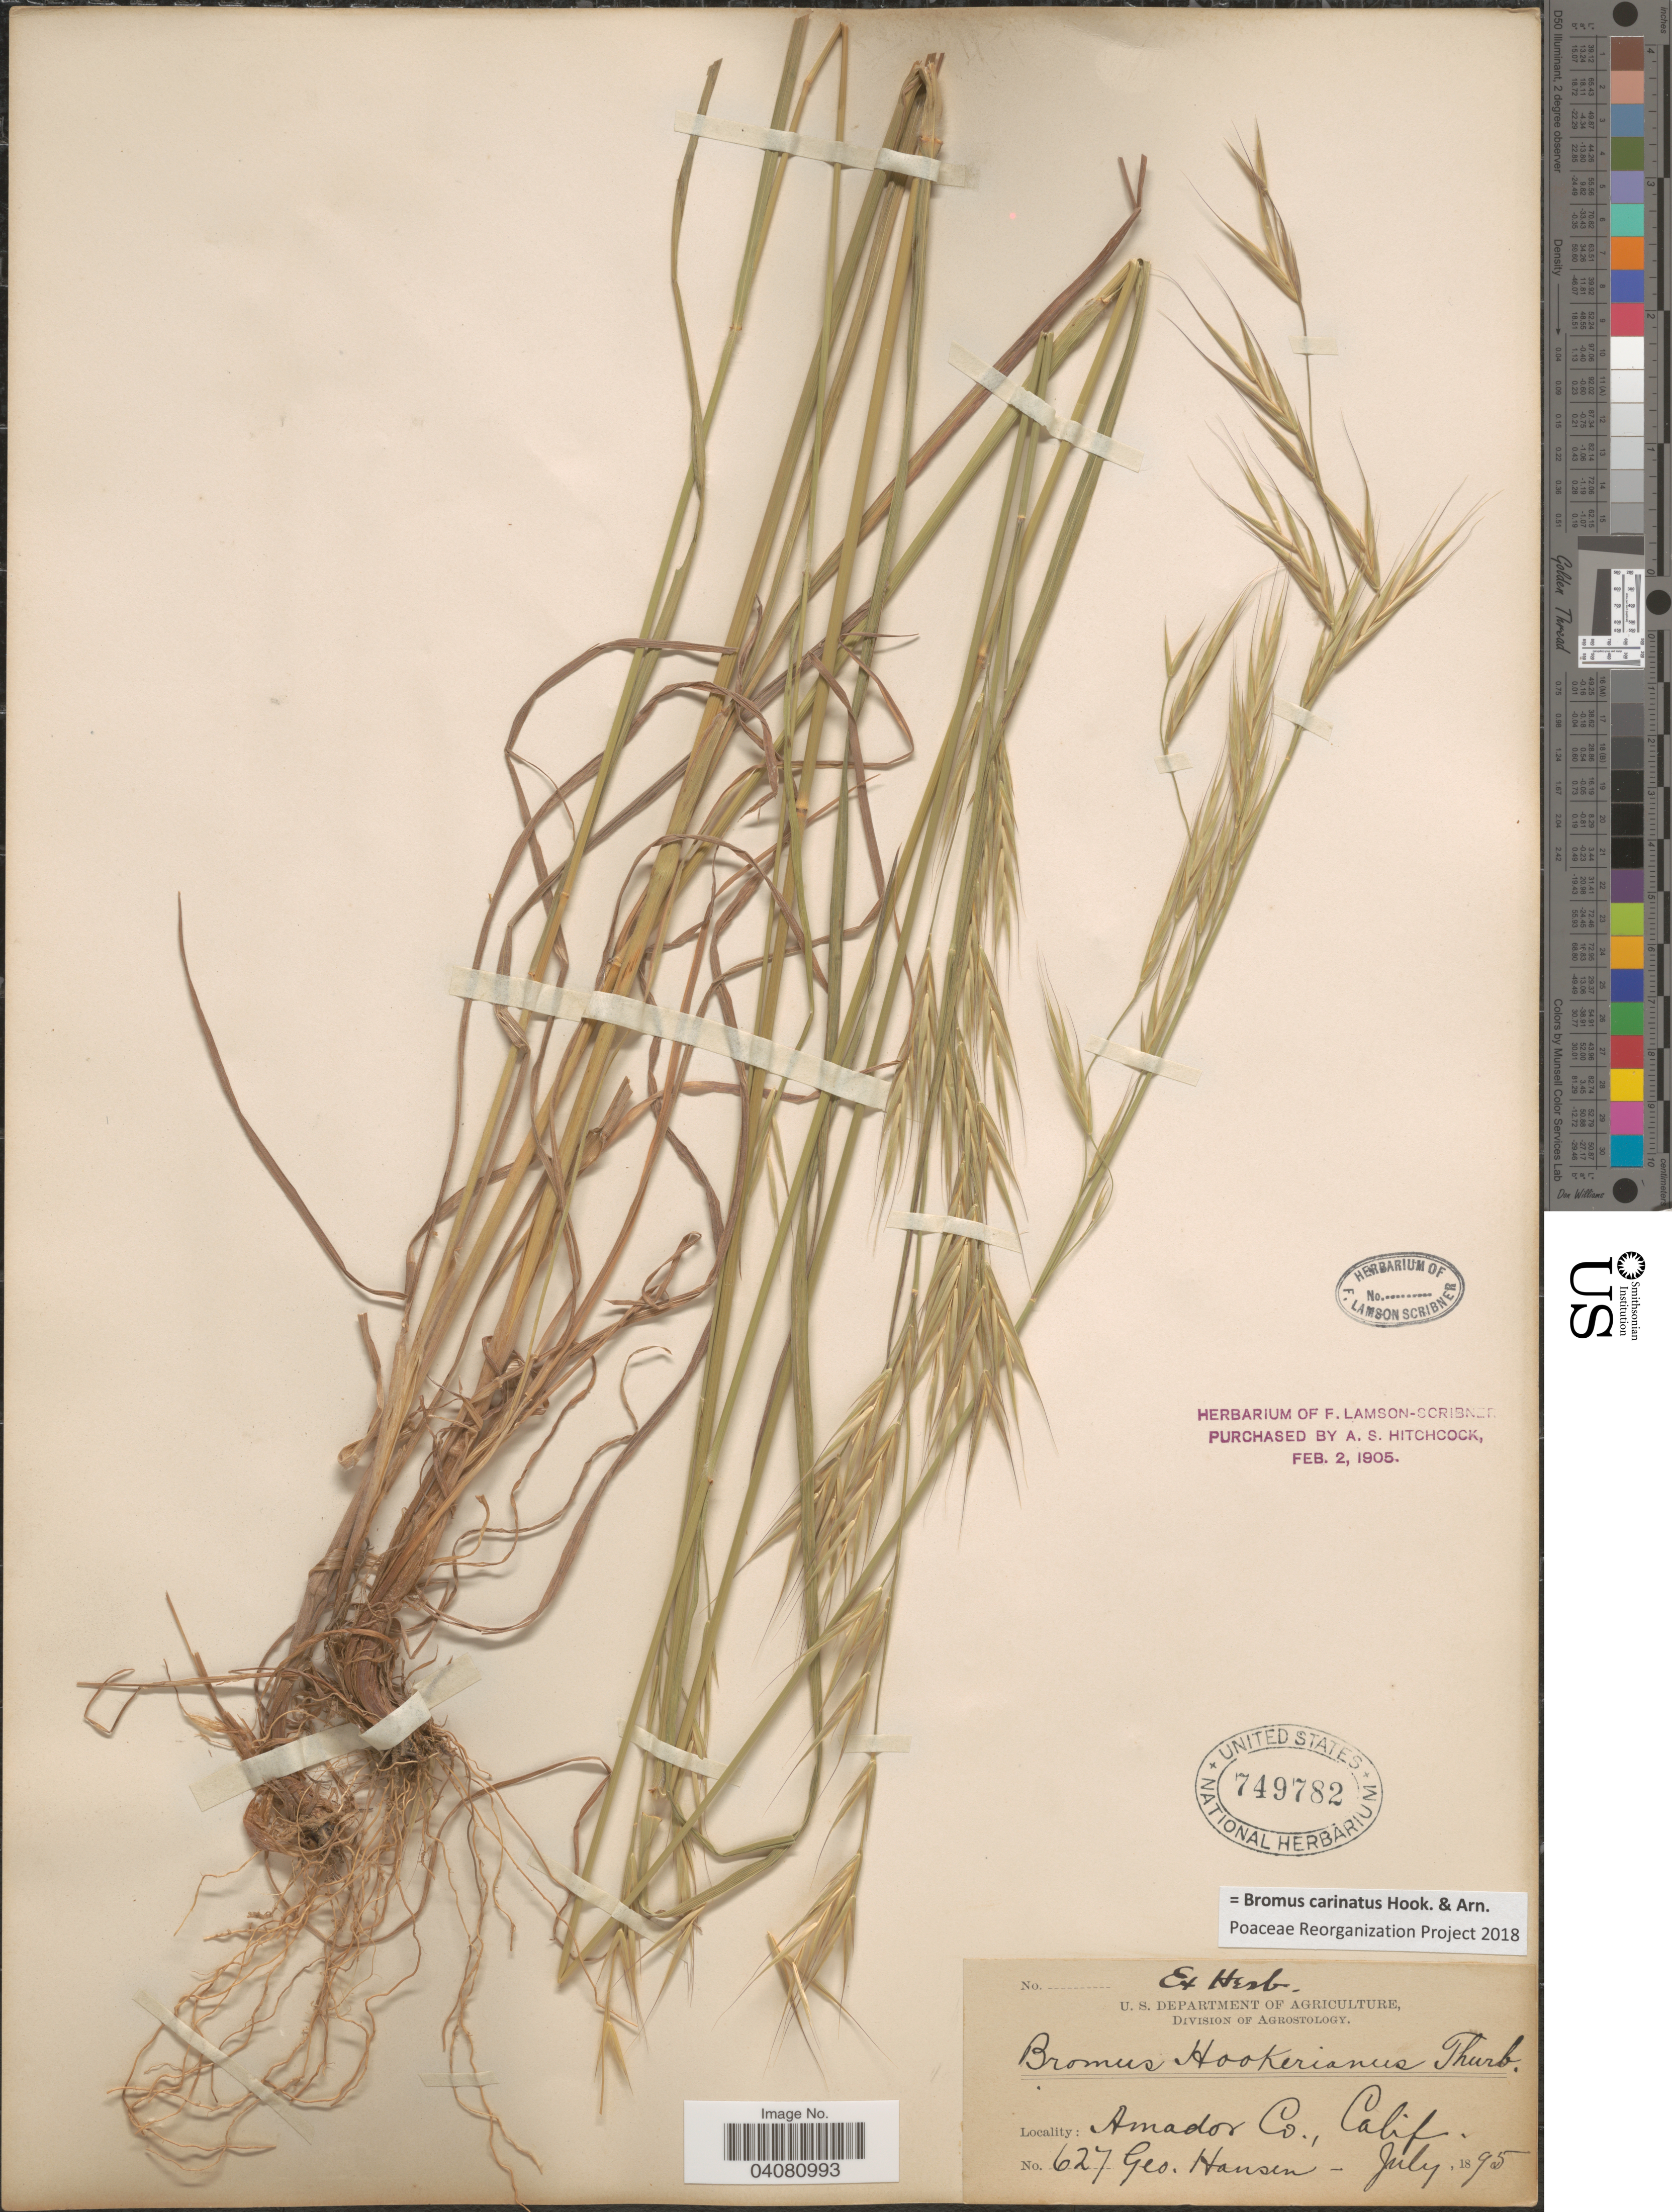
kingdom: Plantae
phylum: Tracheophyta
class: Liliopsida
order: Poales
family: Poaceae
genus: Bromus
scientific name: Bromus carinatus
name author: Hook. & Arn.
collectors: G. Hansen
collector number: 627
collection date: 1895-07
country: United States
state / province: California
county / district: Amador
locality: Amador Co.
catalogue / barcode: US 749782